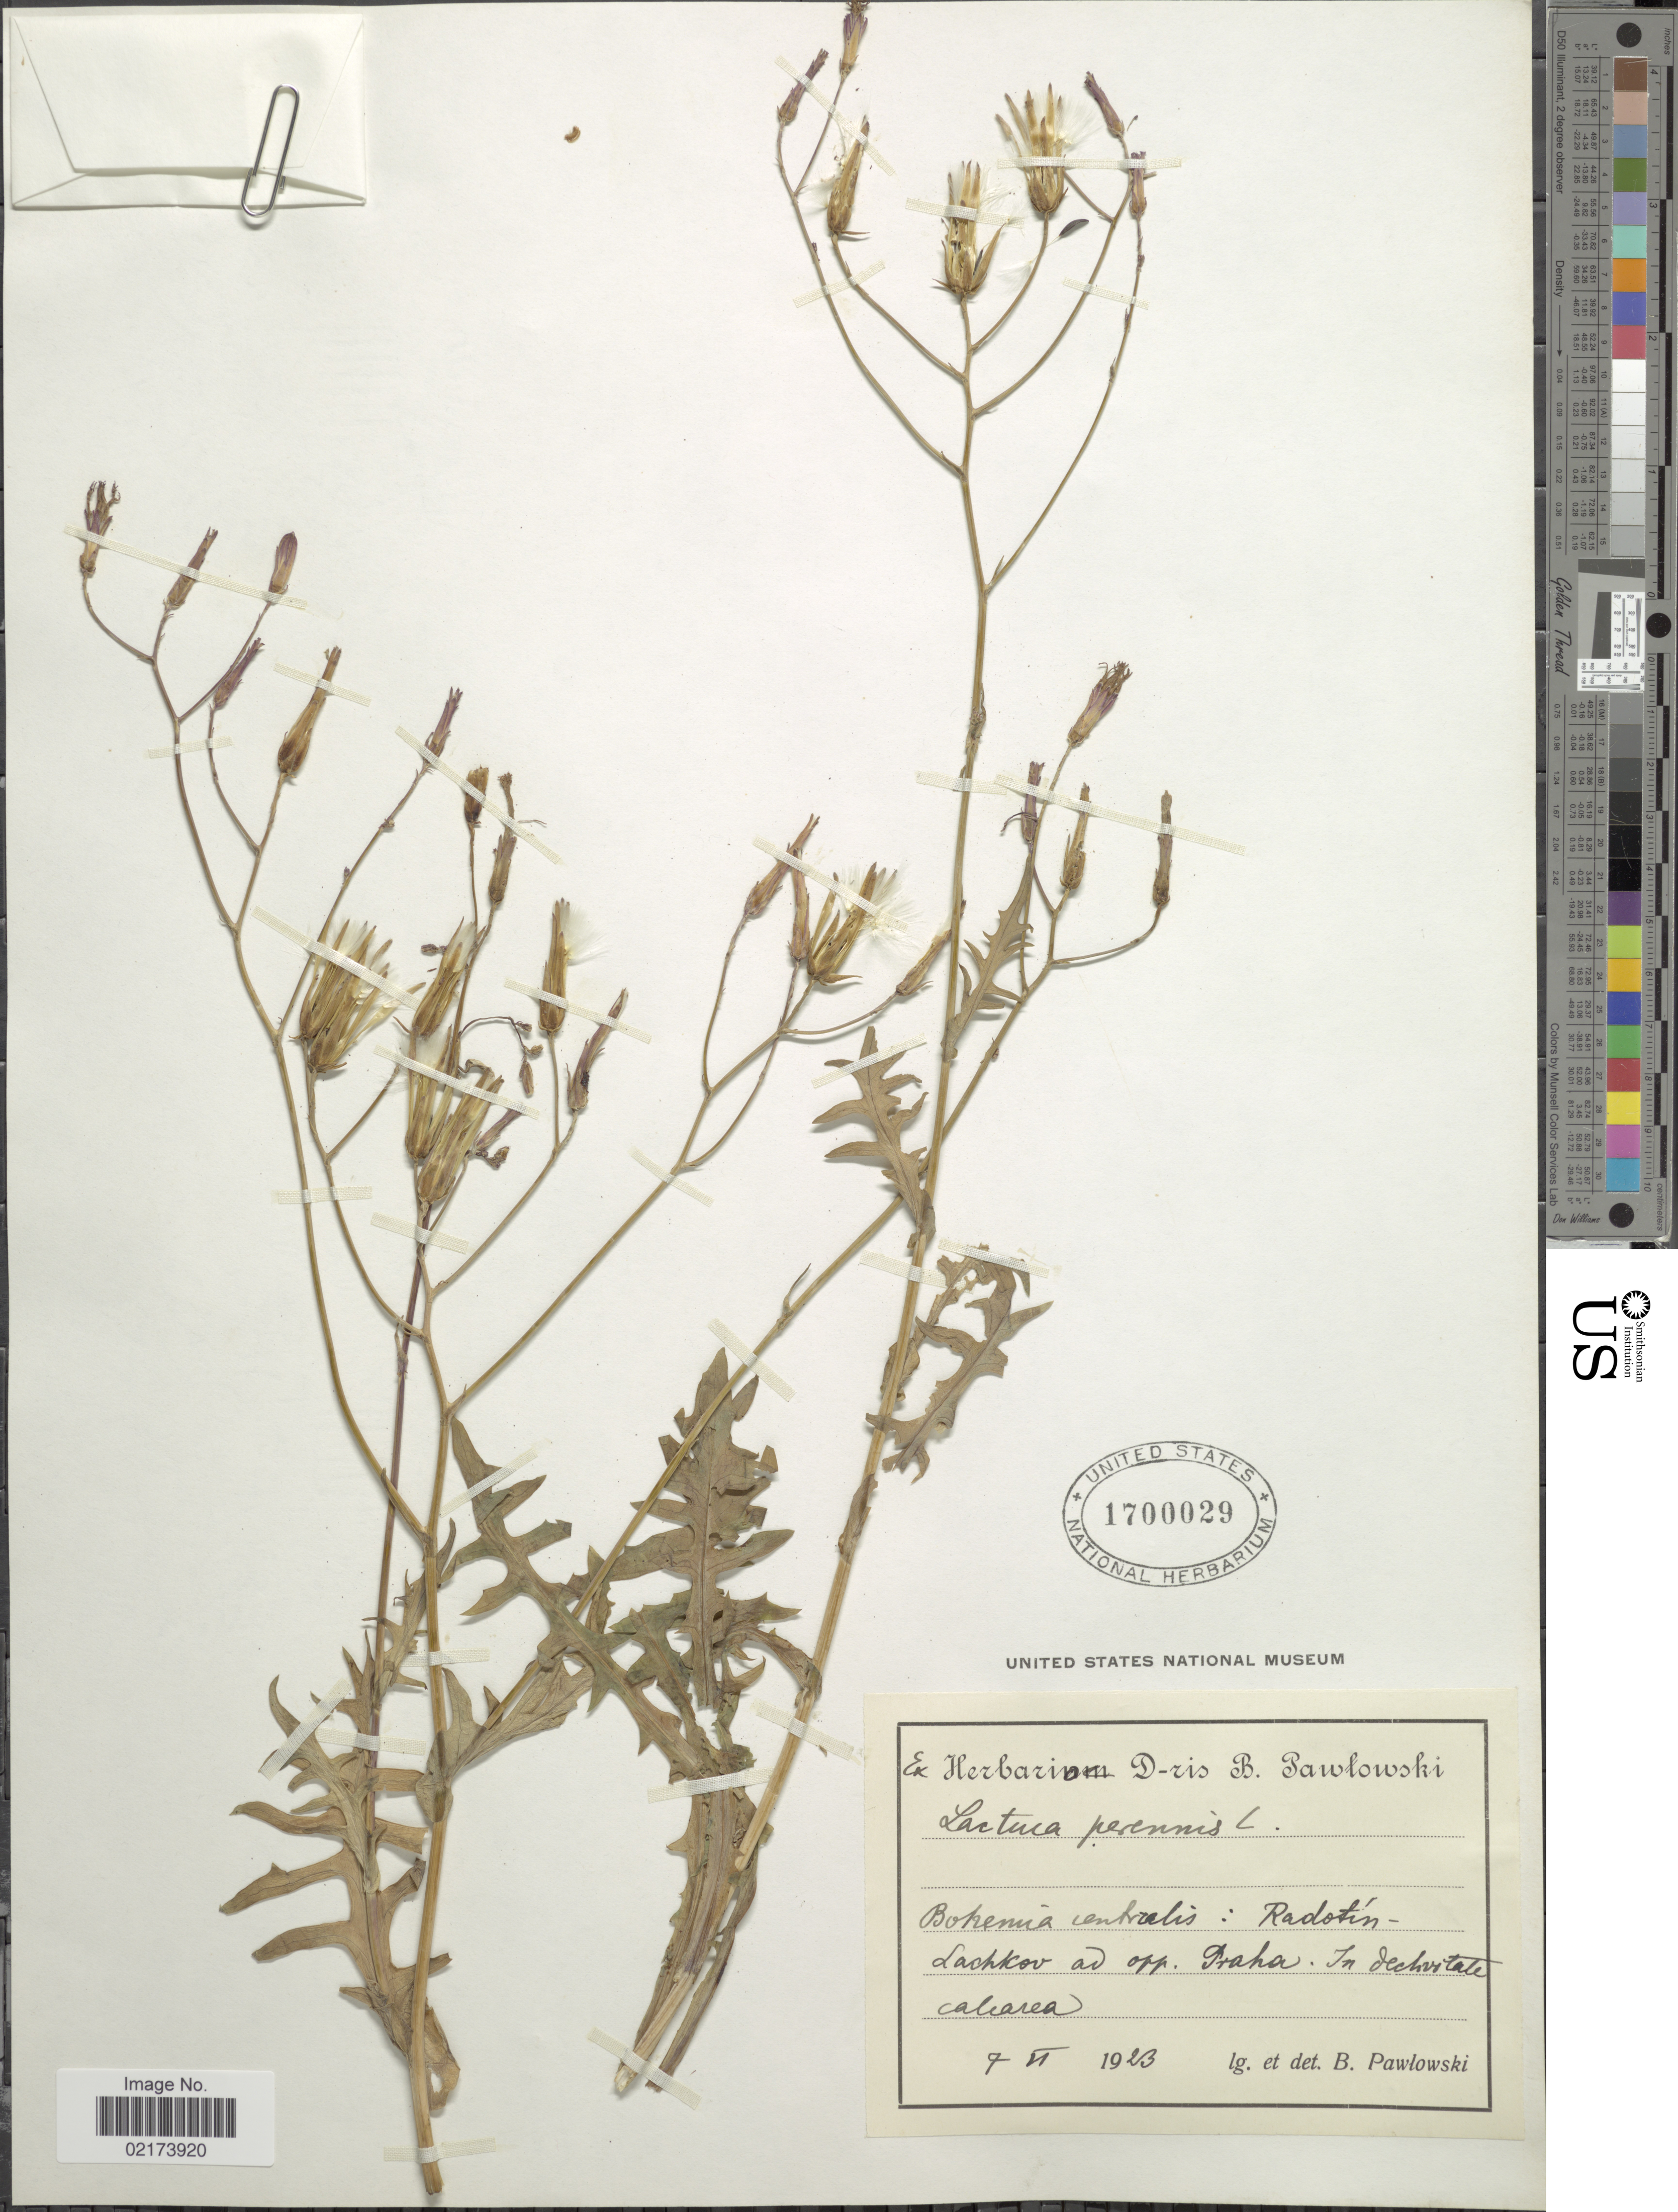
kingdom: Plantae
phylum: Tracheophyta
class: Magnoliopsida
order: Asterales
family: Asteraceae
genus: Lactuca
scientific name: Lactuca perennis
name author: L.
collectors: B. Pawlowski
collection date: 1923-06-07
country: Czechia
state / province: Central Bohemian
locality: Bohemia Centralis, Radotin-Lachkov ad opp. Praha [interpreted]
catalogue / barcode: US 17000029